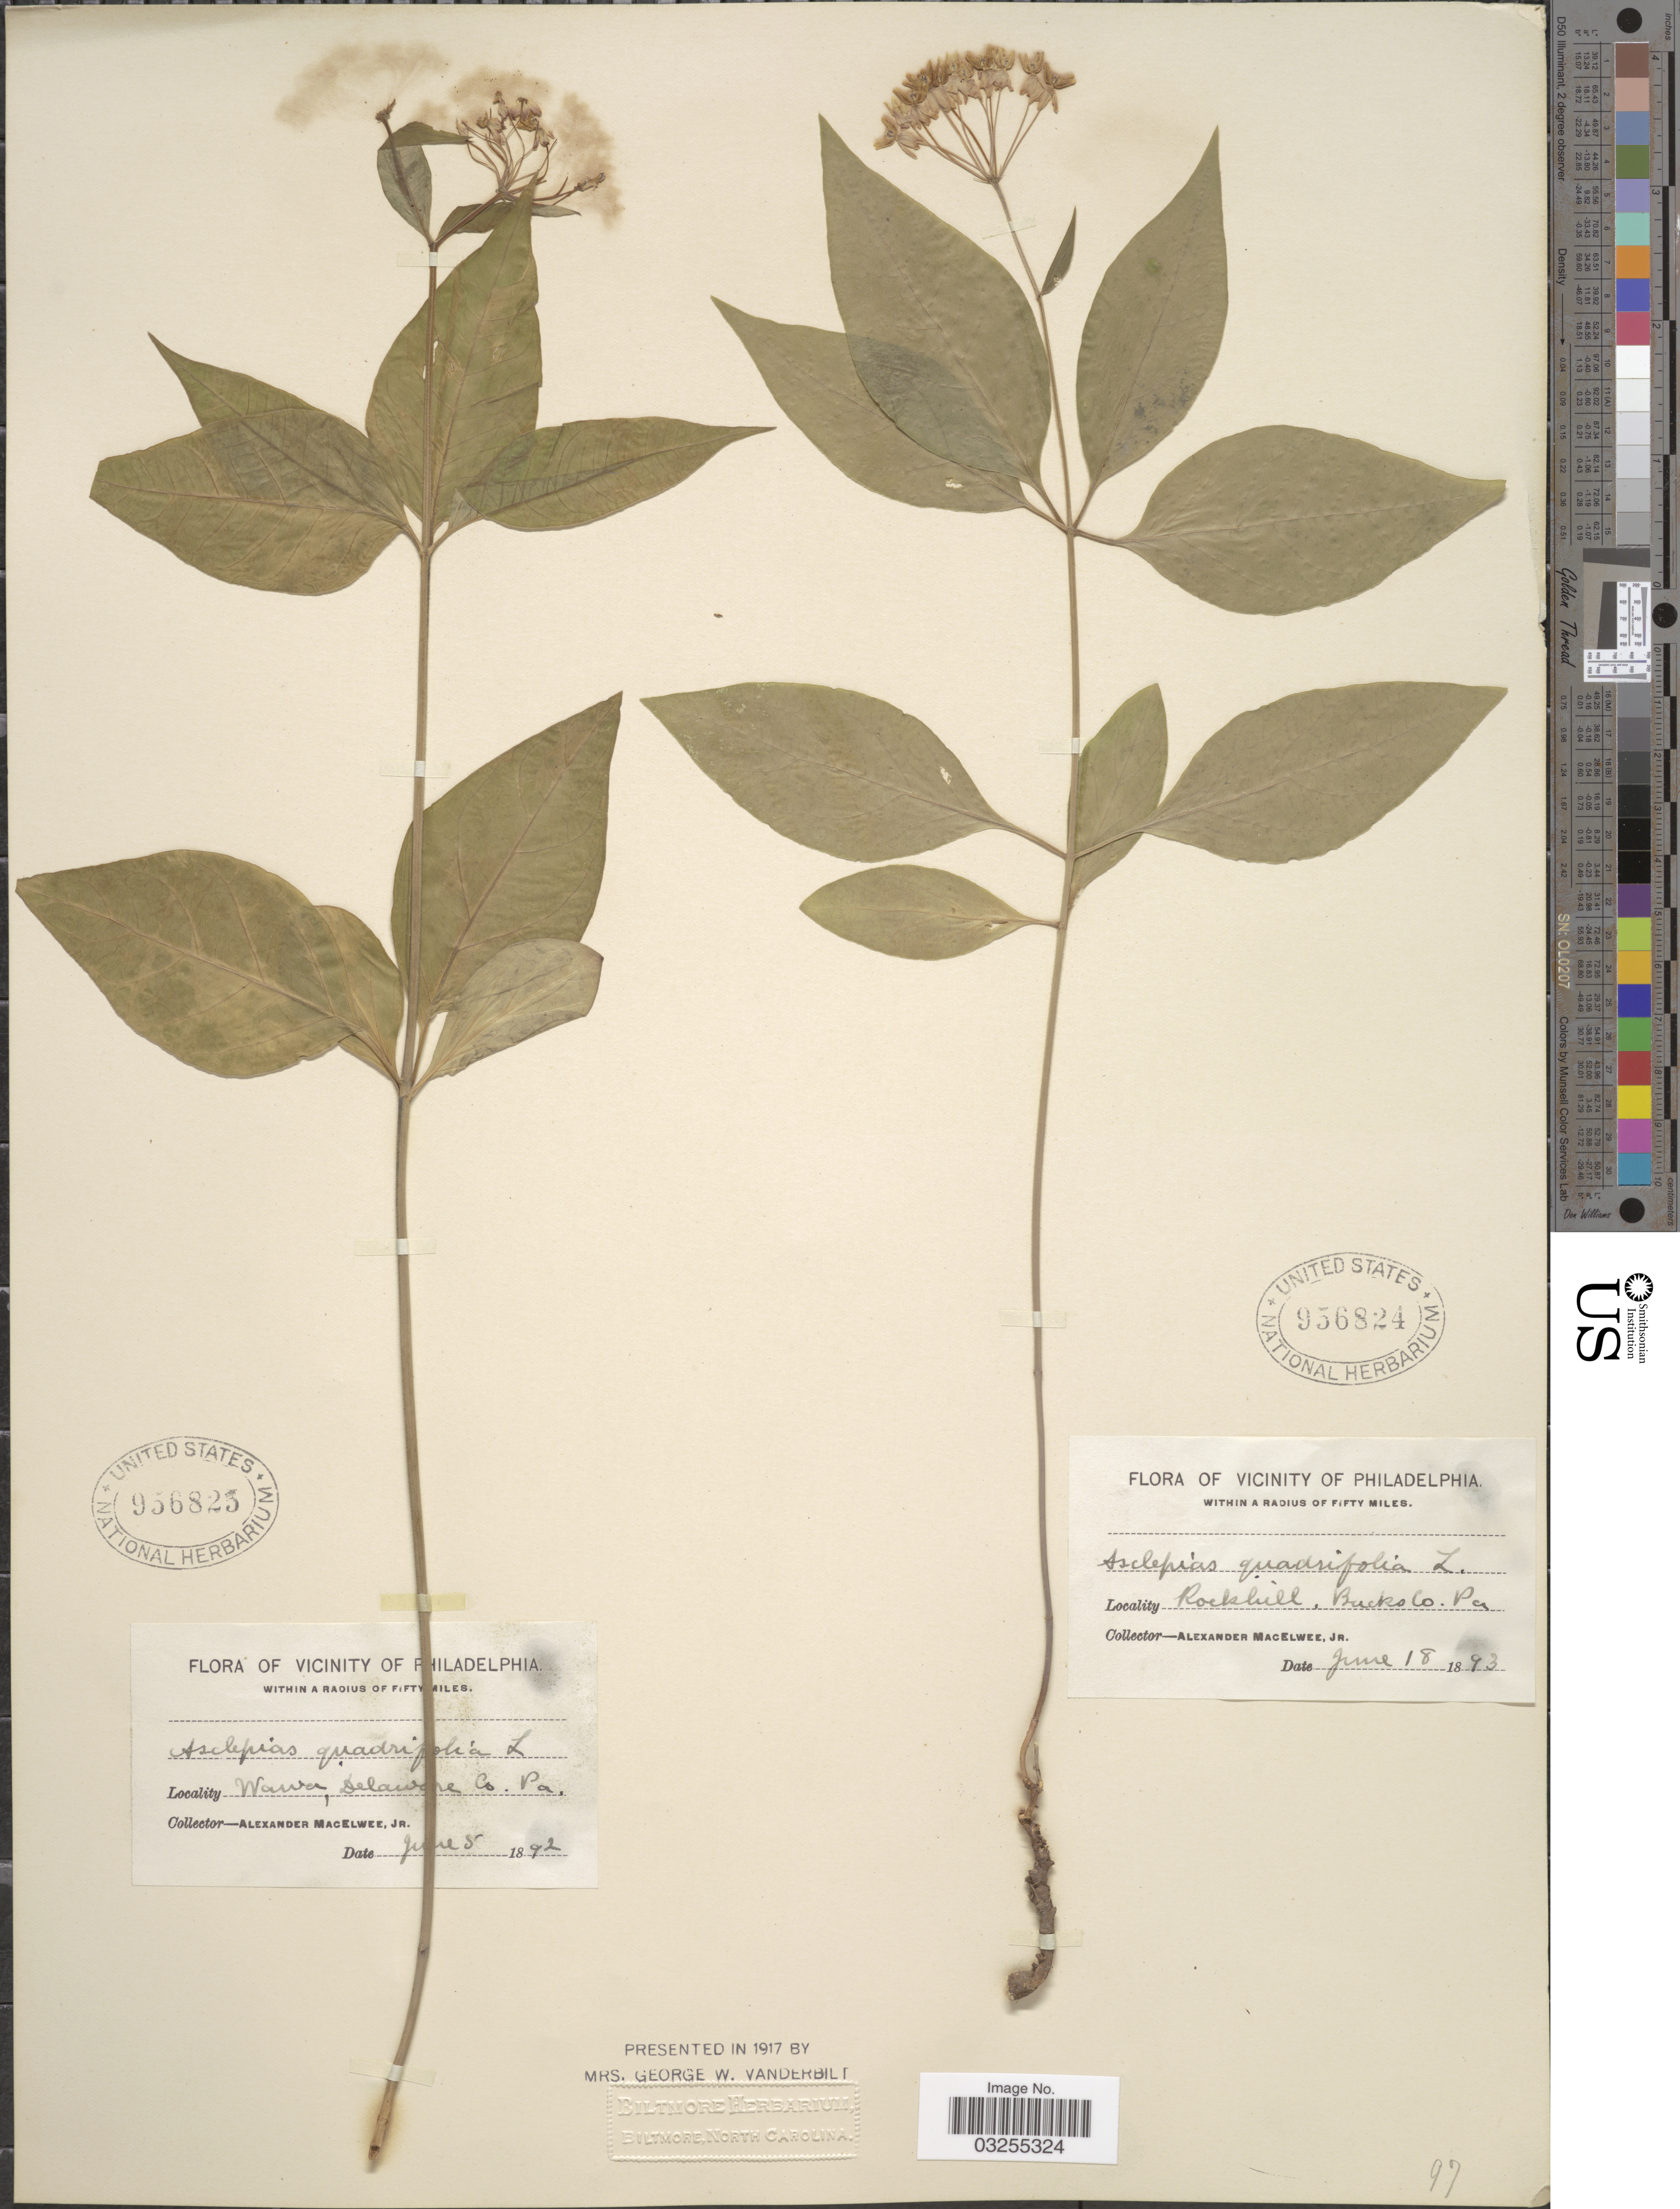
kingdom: Plantae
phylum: Tracheophyta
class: Magnoliopsida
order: Gentianales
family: Apocynaceae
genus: Asclepias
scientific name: Asclepias quadrifolia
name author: Jacq.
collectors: A. MacElwee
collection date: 1893-06-18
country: United States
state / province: Pennsylvania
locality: Vicinity of Philadelphia. Within a radius of fifty miles. Rockhill, Bucks Co. Pa.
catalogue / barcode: US 956824